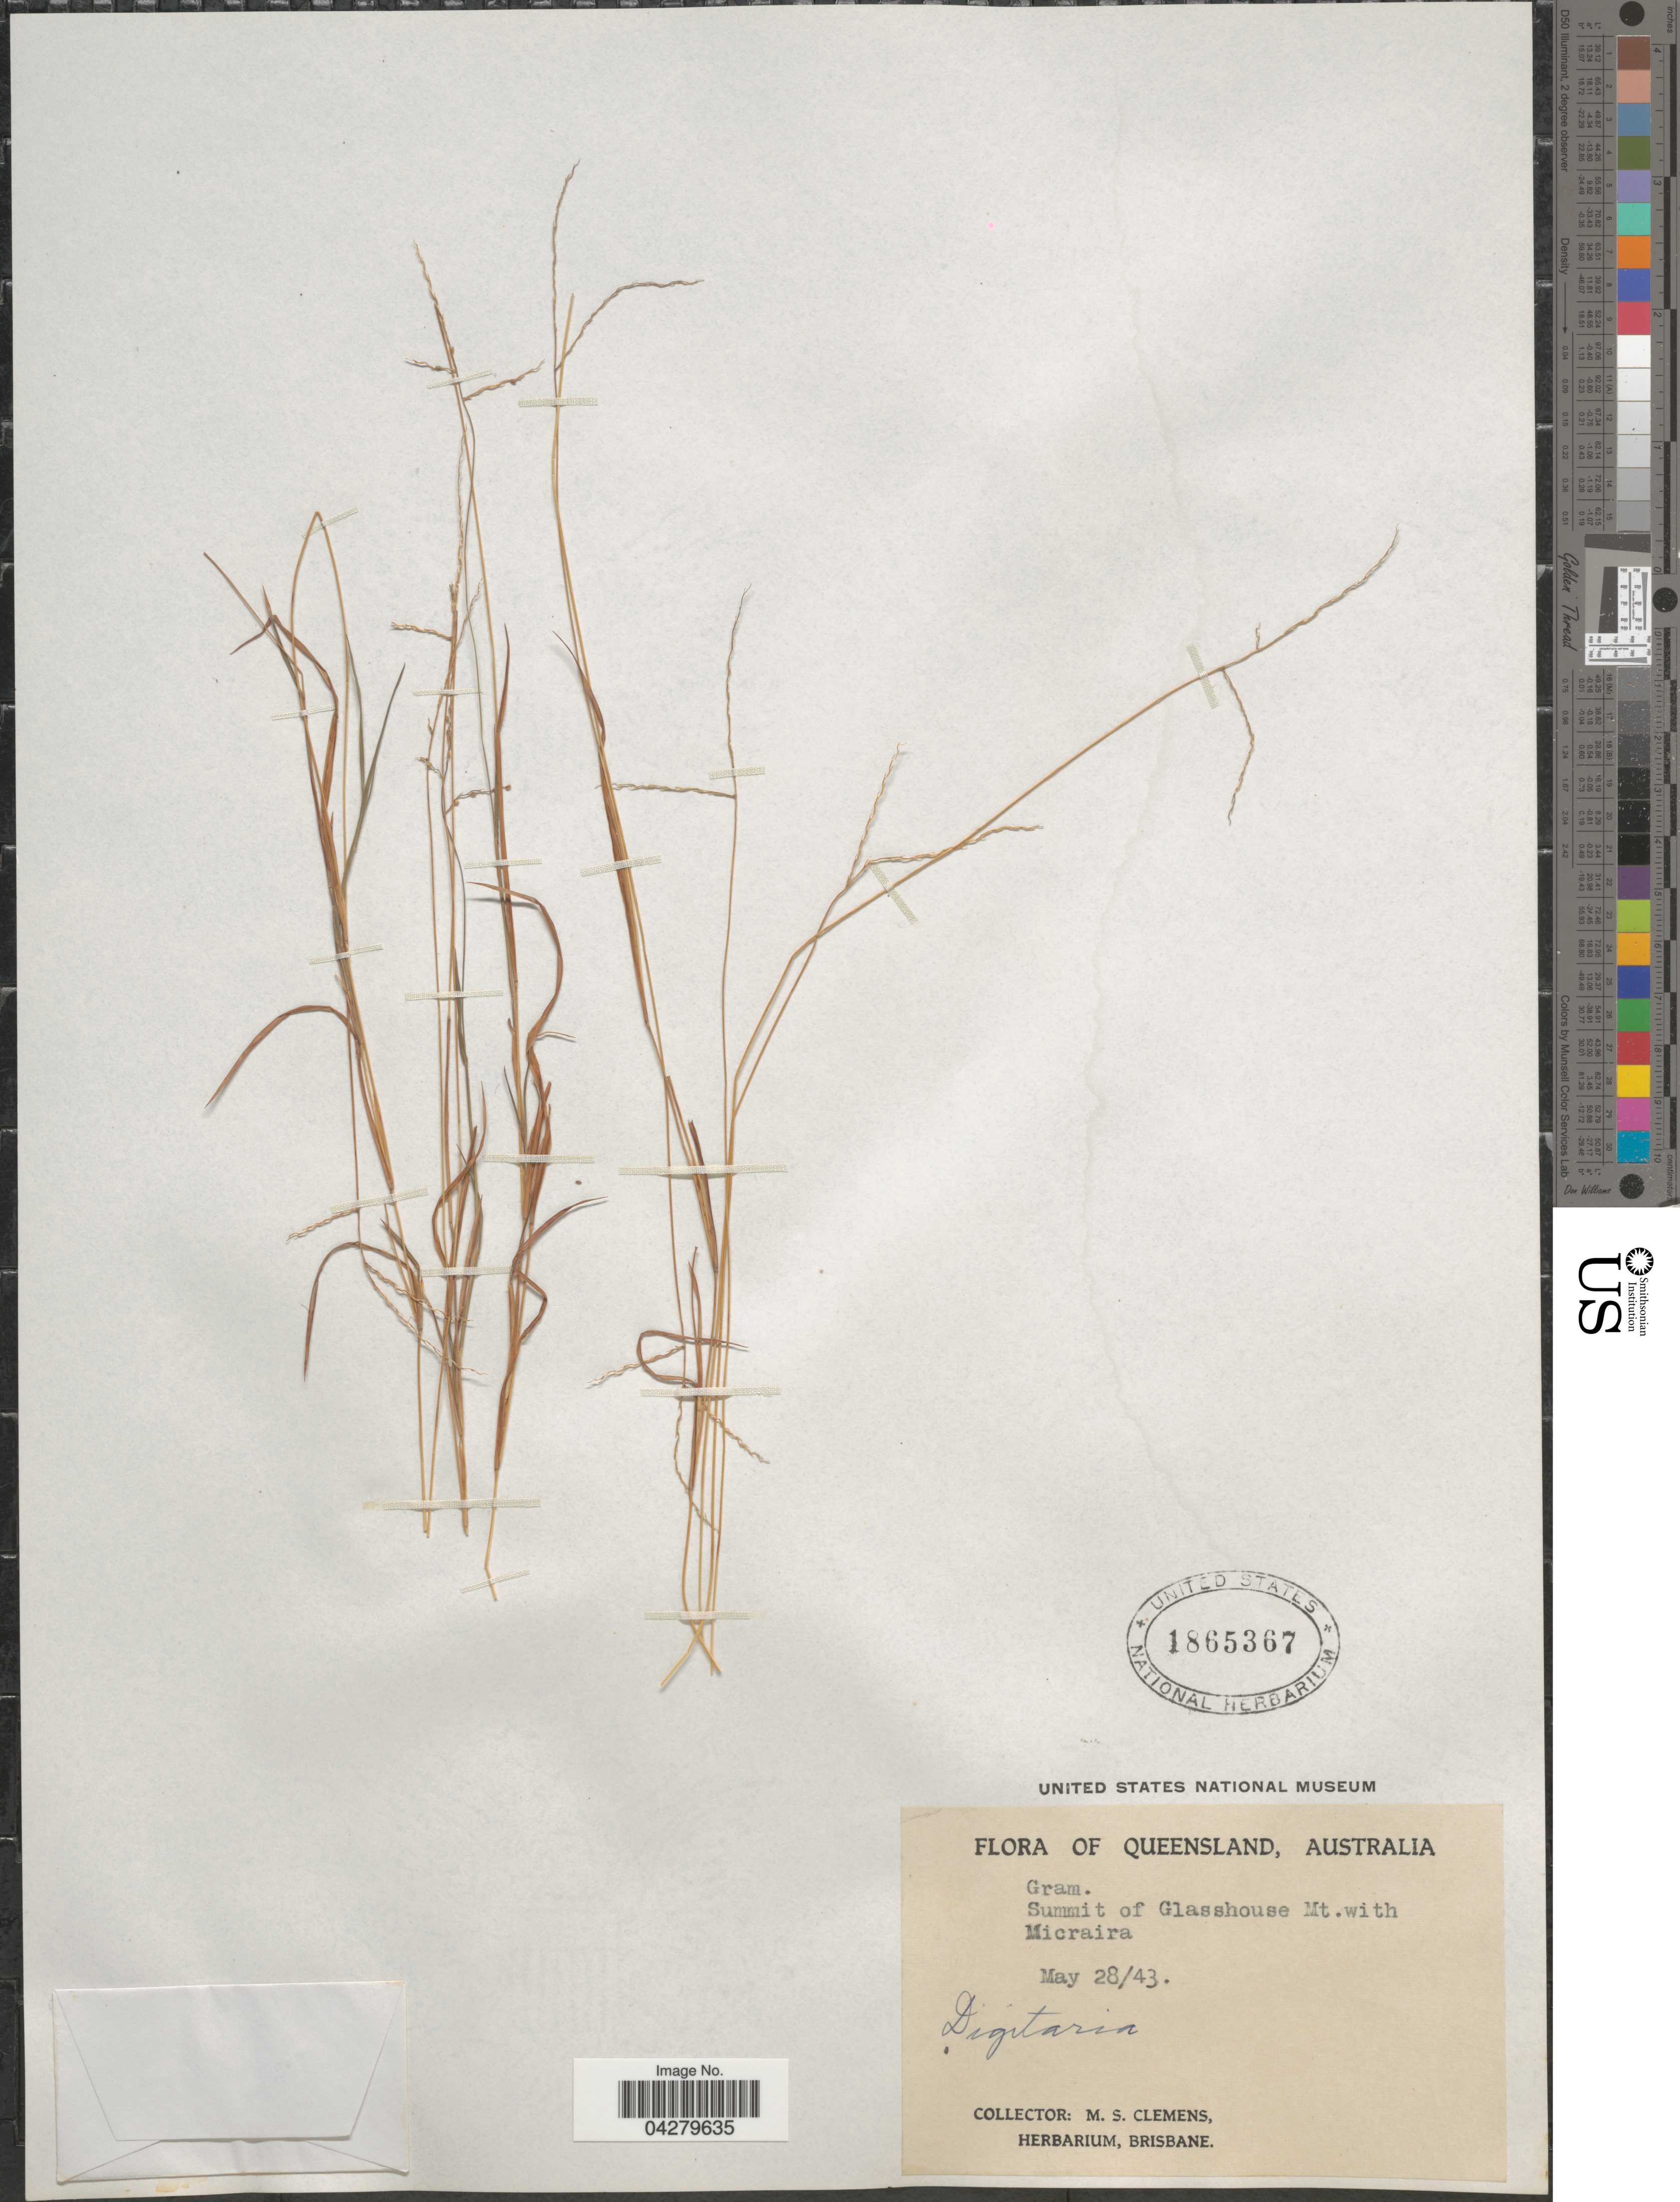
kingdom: Plantae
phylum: Tracheophyta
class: Liliopsida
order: Poales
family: Poaceae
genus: Digitaria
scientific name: Digitaria sp.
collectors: M. S. Clemens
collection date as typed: Transcribed d/m/y: 28/5/43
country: Australia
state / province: Queensland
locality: Summit of Glasshouse Mt. with Micraira.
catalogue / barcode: US 1865367